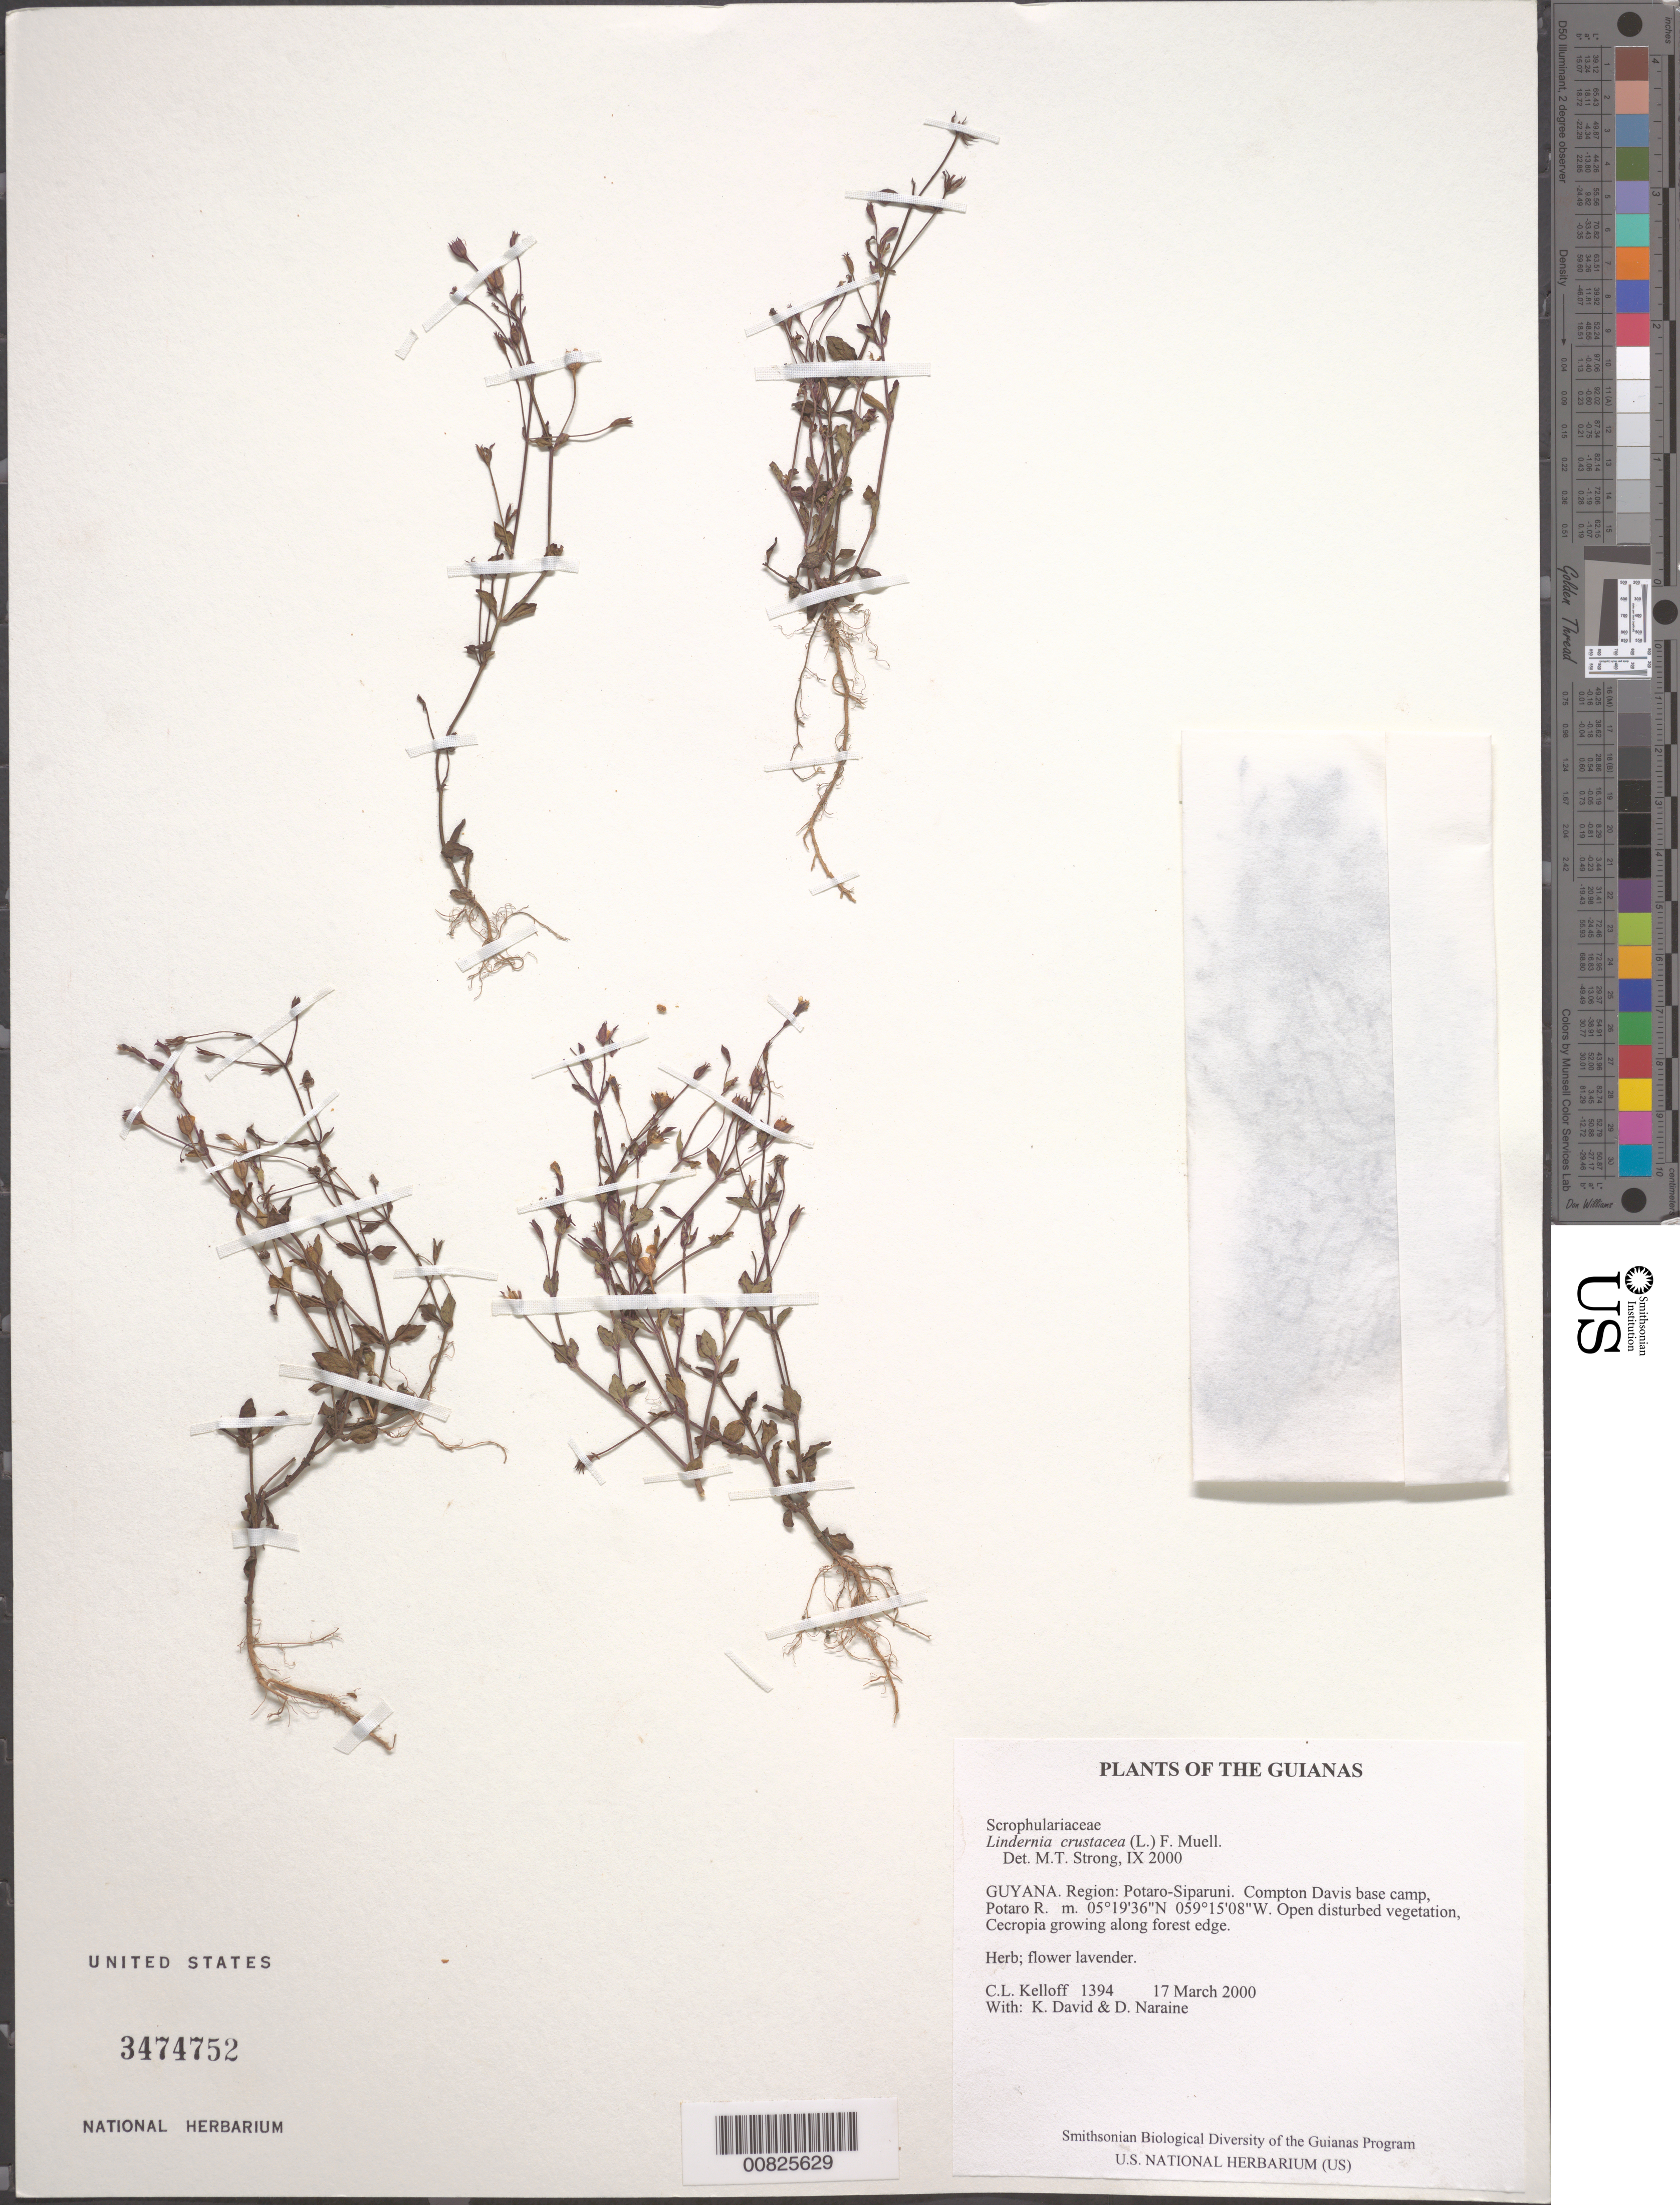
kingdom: Plantae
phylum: Tracheophyta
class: Magnoliopsida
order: Lamiales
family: Linderniaceae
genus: Lindernia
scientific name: Lindernia crustacea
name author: (L.) F. Muell.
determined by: Strong, M. T., (US), Smithsonian Institution - National Museum of Natural History (UNITED STATES)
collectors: C. L. Kelloff, K. David & D. Naraine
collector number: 1394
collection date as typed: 17 March 2000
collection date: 2000-03-17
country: Guyana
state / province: Potaro-Siparuni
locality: Compton Davis base camp, Potaro R.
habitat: Open disturbed vegetation, Cecropia growing along forest edge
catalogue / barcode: US 3474752